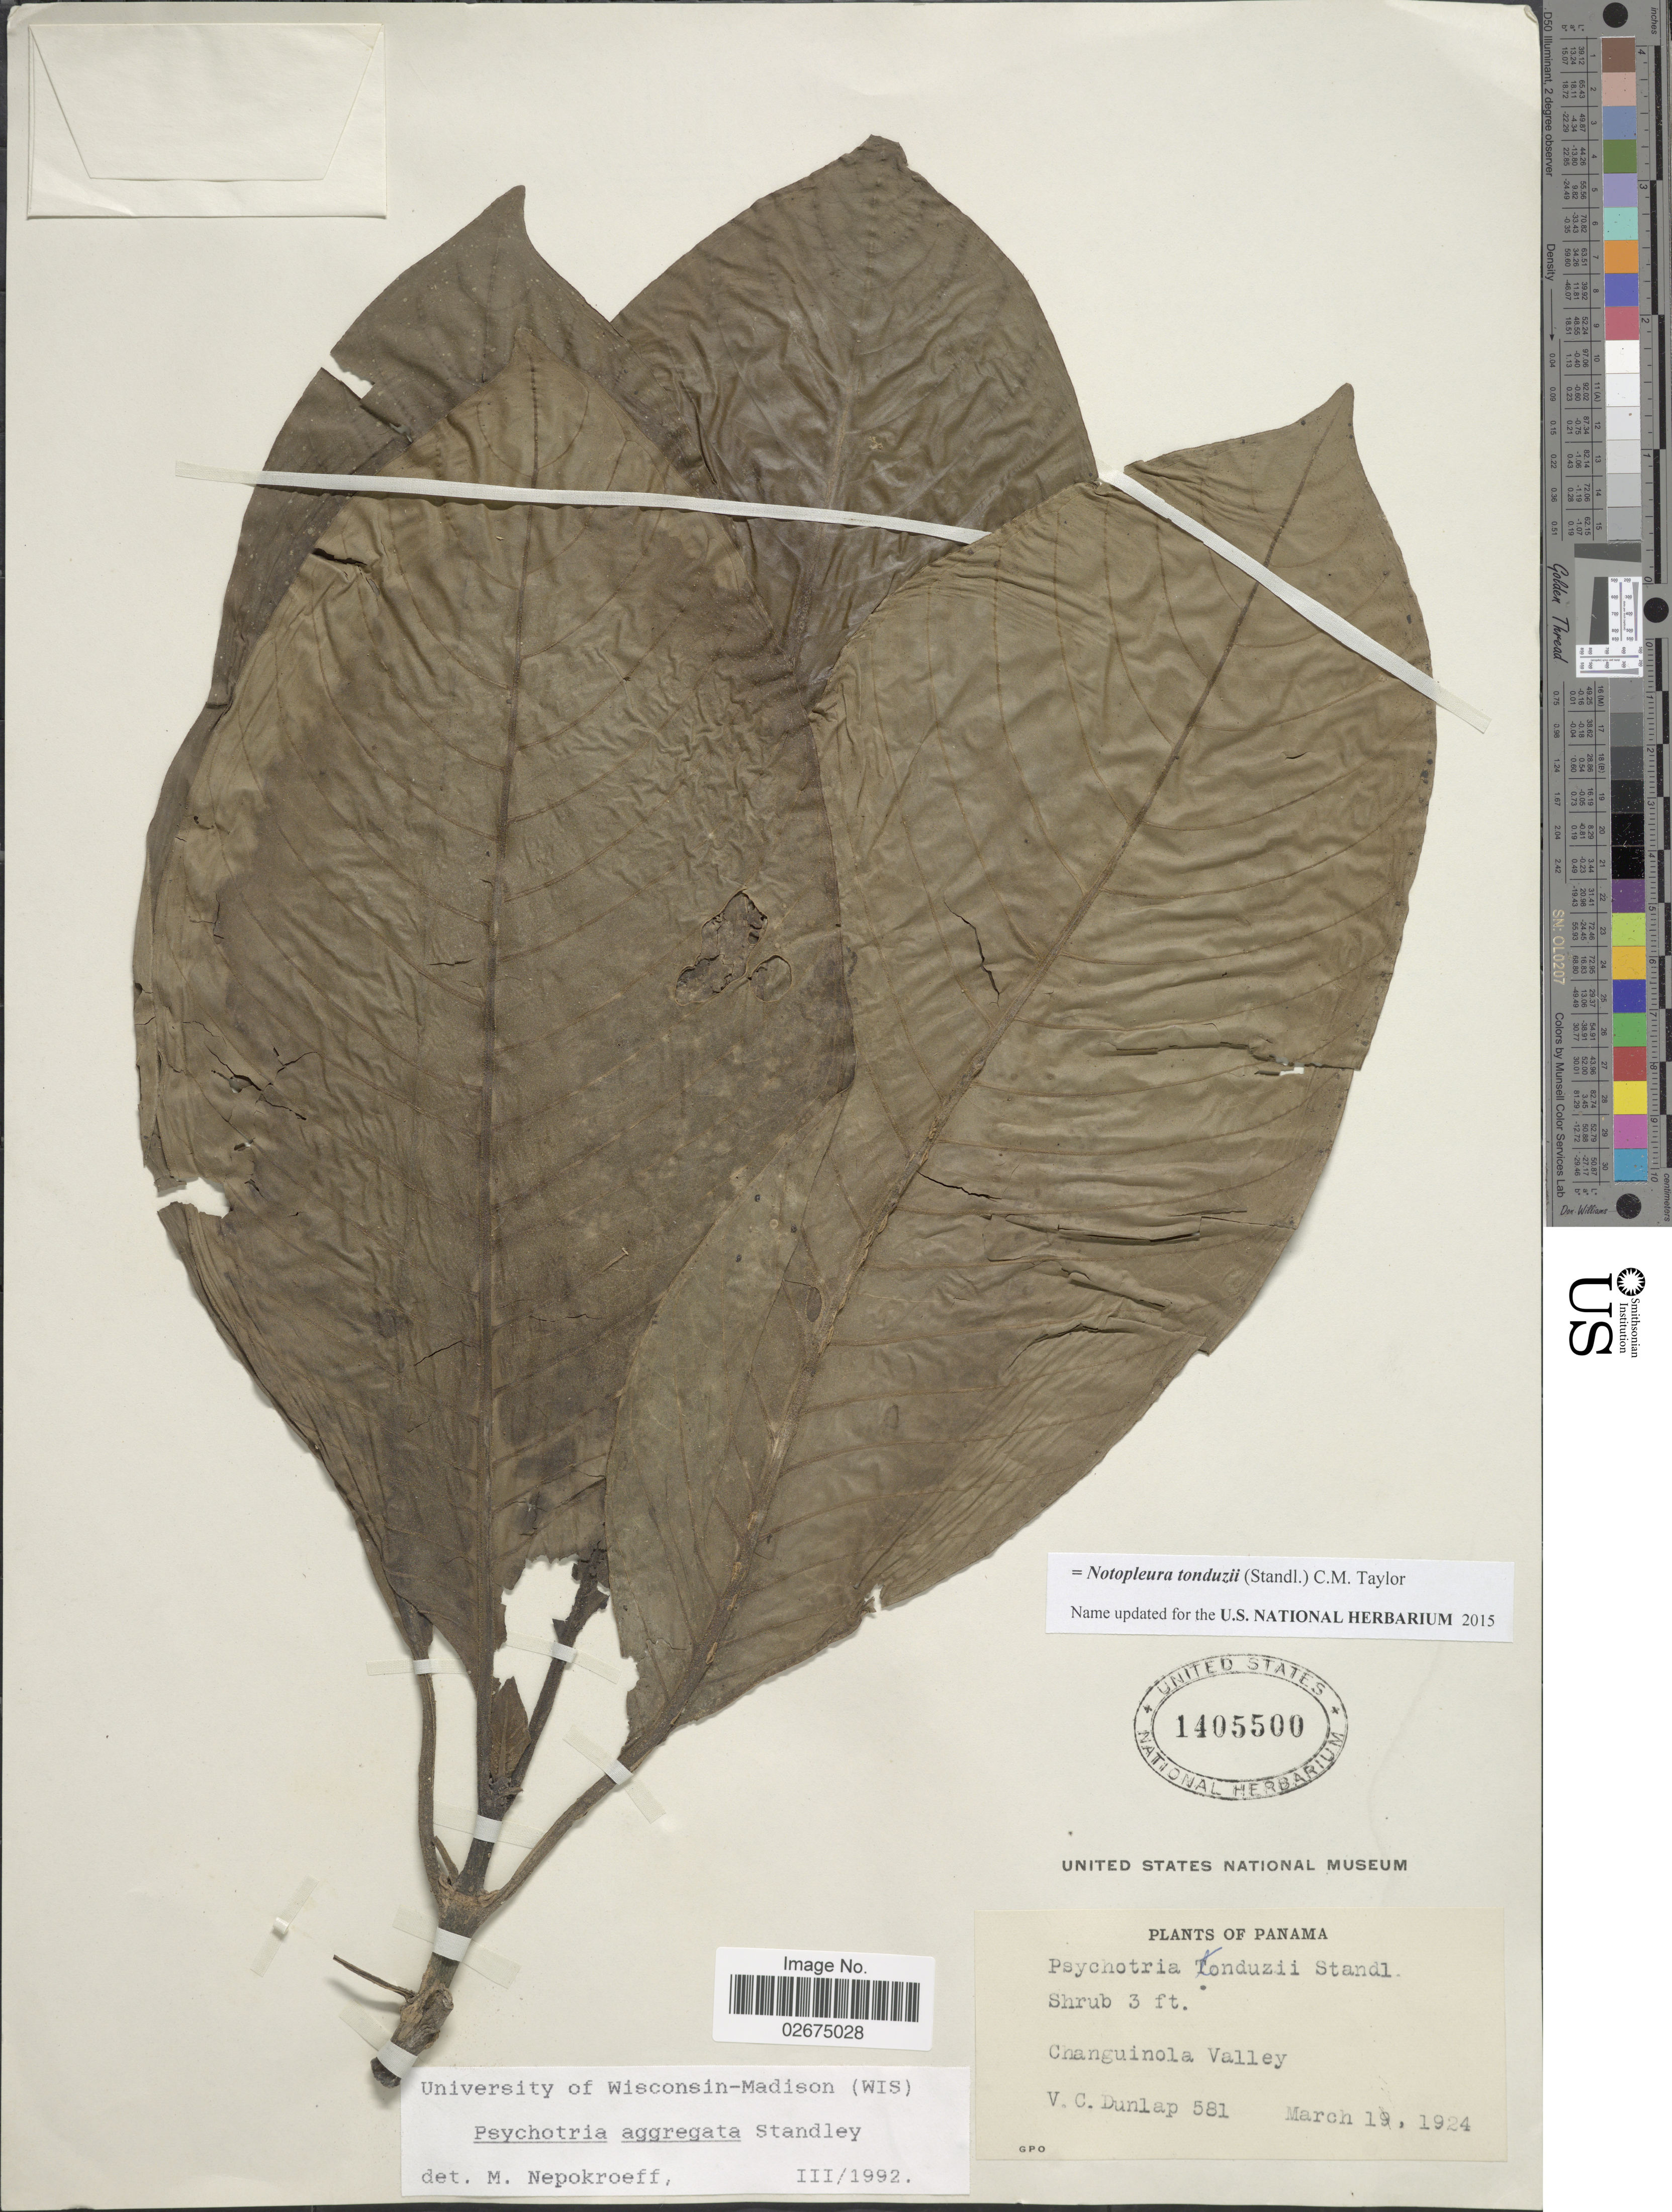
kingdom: Plantae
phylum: Tracheophyta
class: Magnoliopsida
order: Gentianales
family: Rubiaceae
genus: Notopleura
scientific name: Notopleura tonduzii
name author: (Standl.) C.M. Taylor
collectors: V. C. Dunlap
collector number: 581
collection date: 1924-03-19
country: Panama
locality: Changuinola Valley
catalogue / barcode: US 1405500